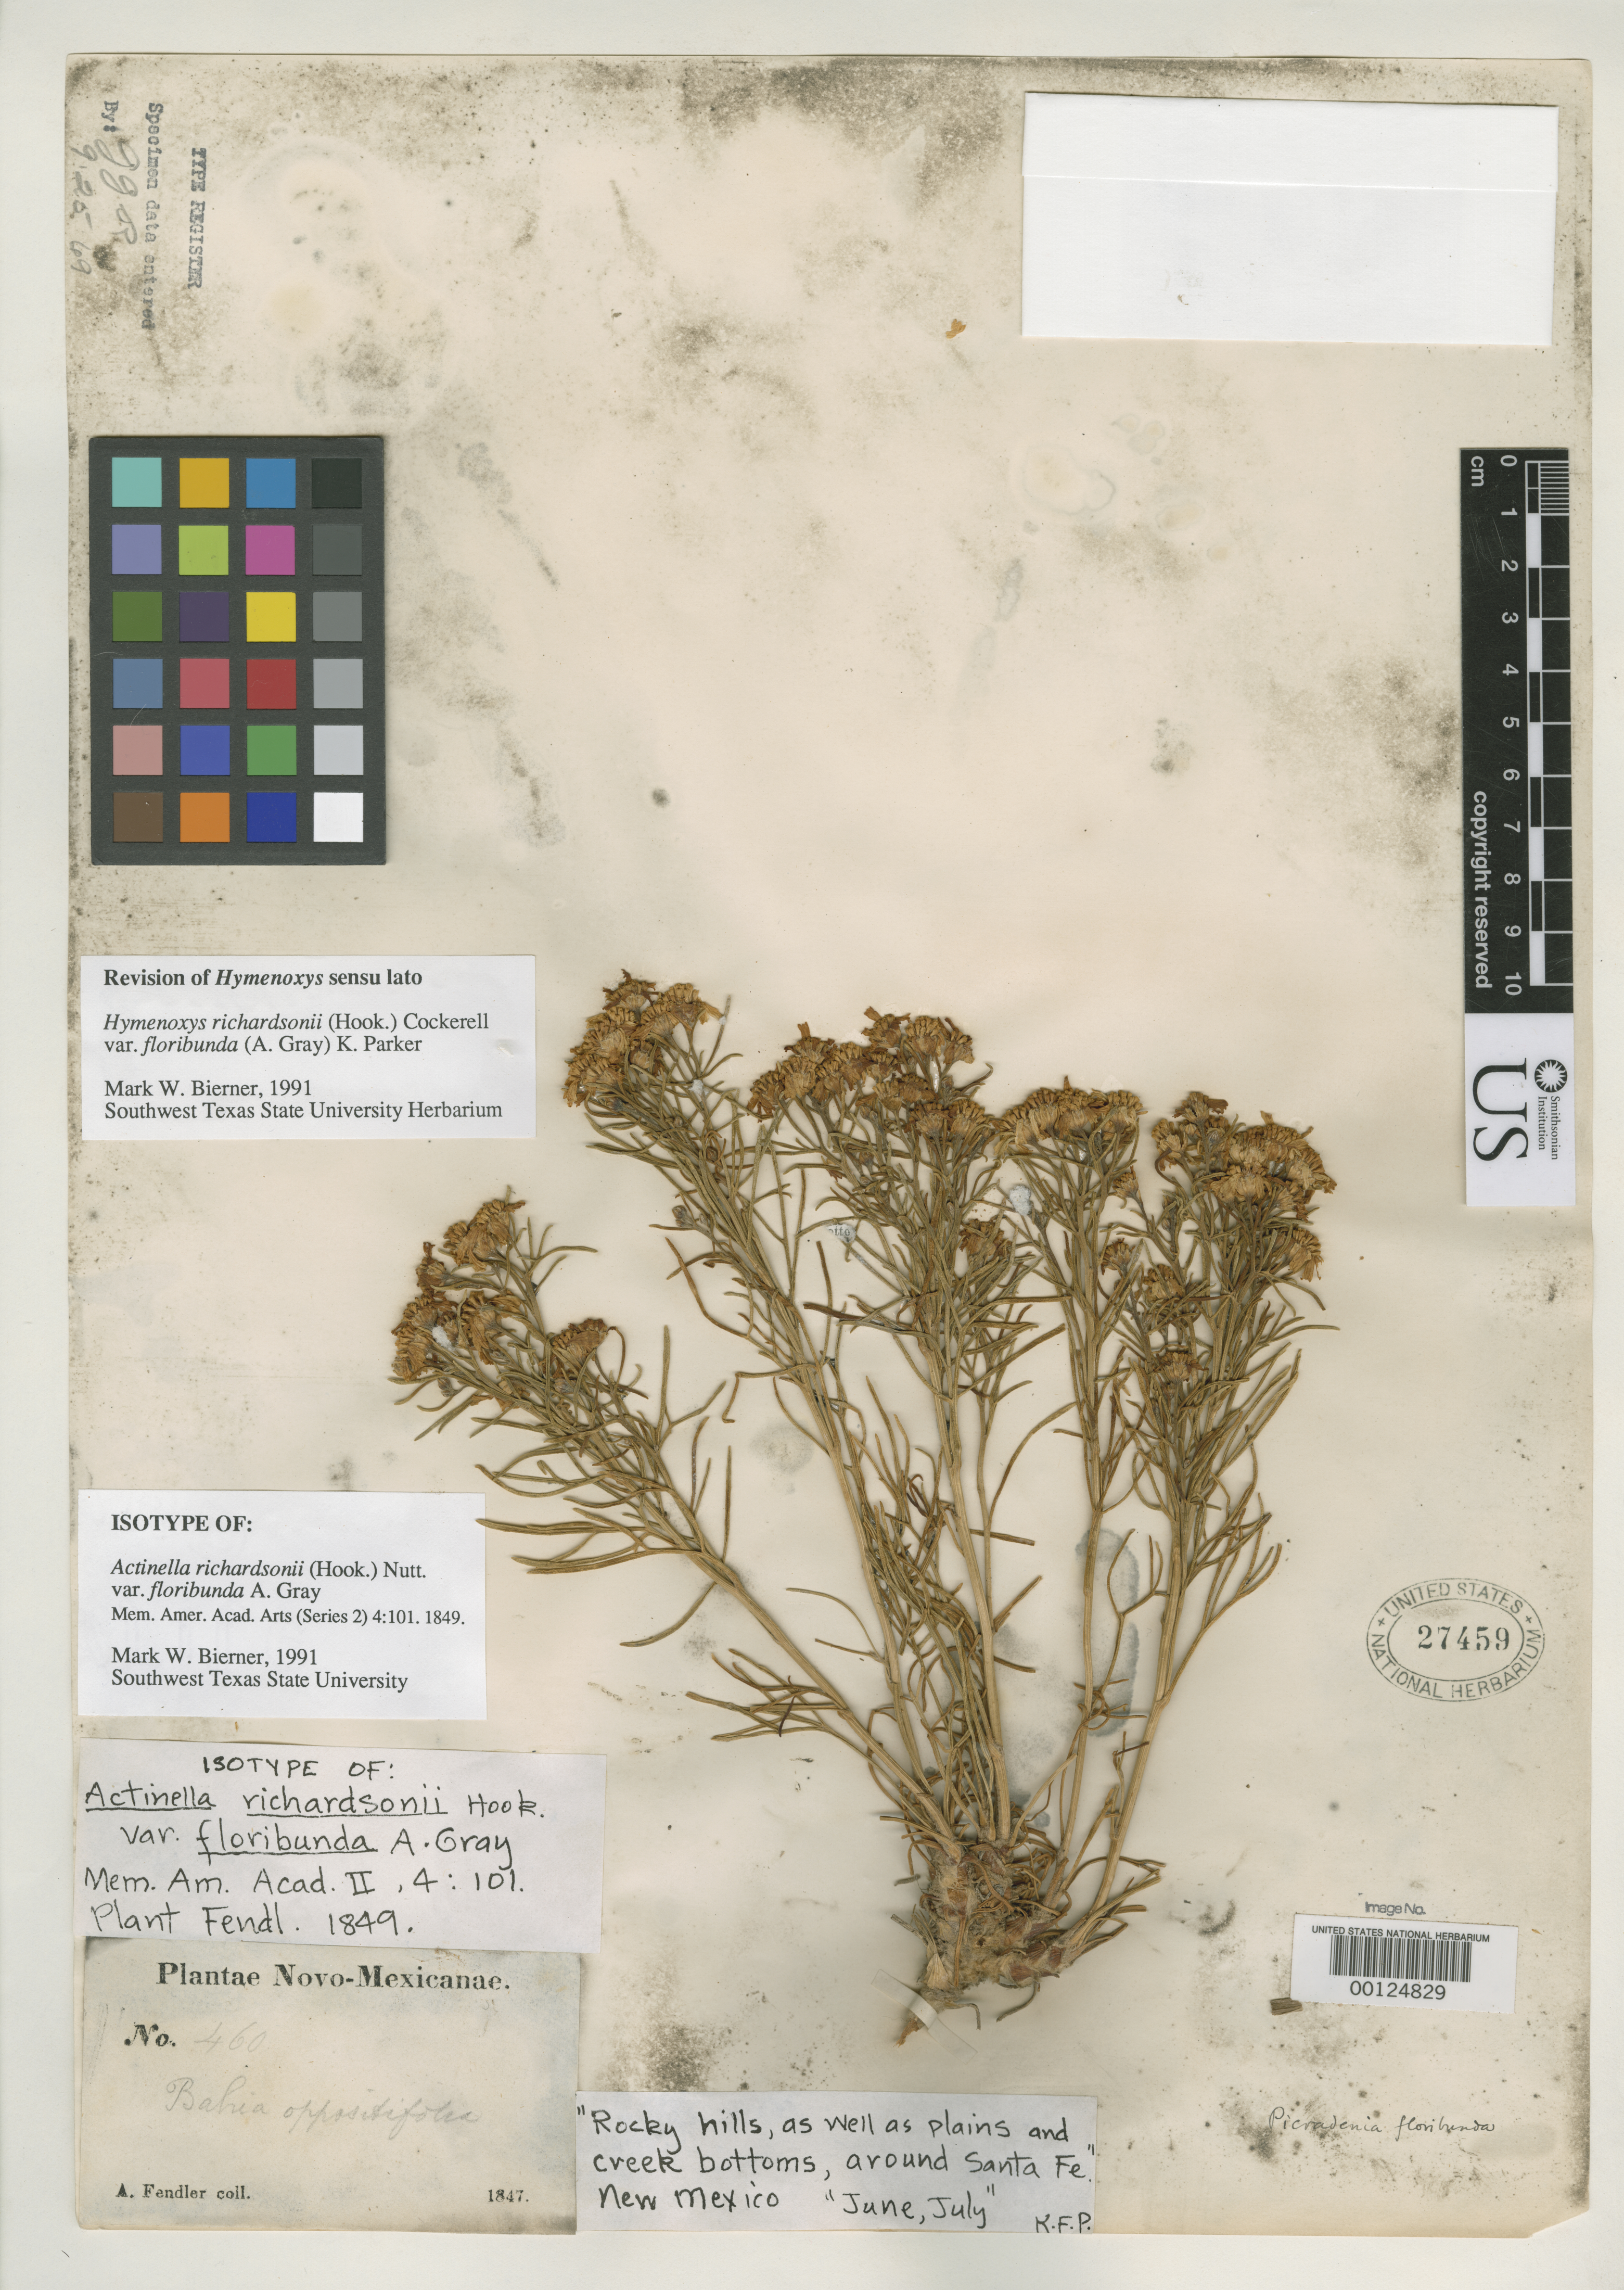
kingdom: Plantae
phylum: Tracheophyta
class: Magnoliopsida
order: Asterales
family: Asteraceae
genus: Actinella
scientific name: Actinella richardsonii var. floribunda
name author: A. Gray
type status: Isotype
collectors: A. Fendler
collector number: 460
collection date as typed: Jun 1847 to -- Jul 1847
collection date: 1847-06/1847-07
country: United States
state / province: New Mexico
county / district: Santa Fe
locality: Santa Fe.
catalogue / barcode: US 27459